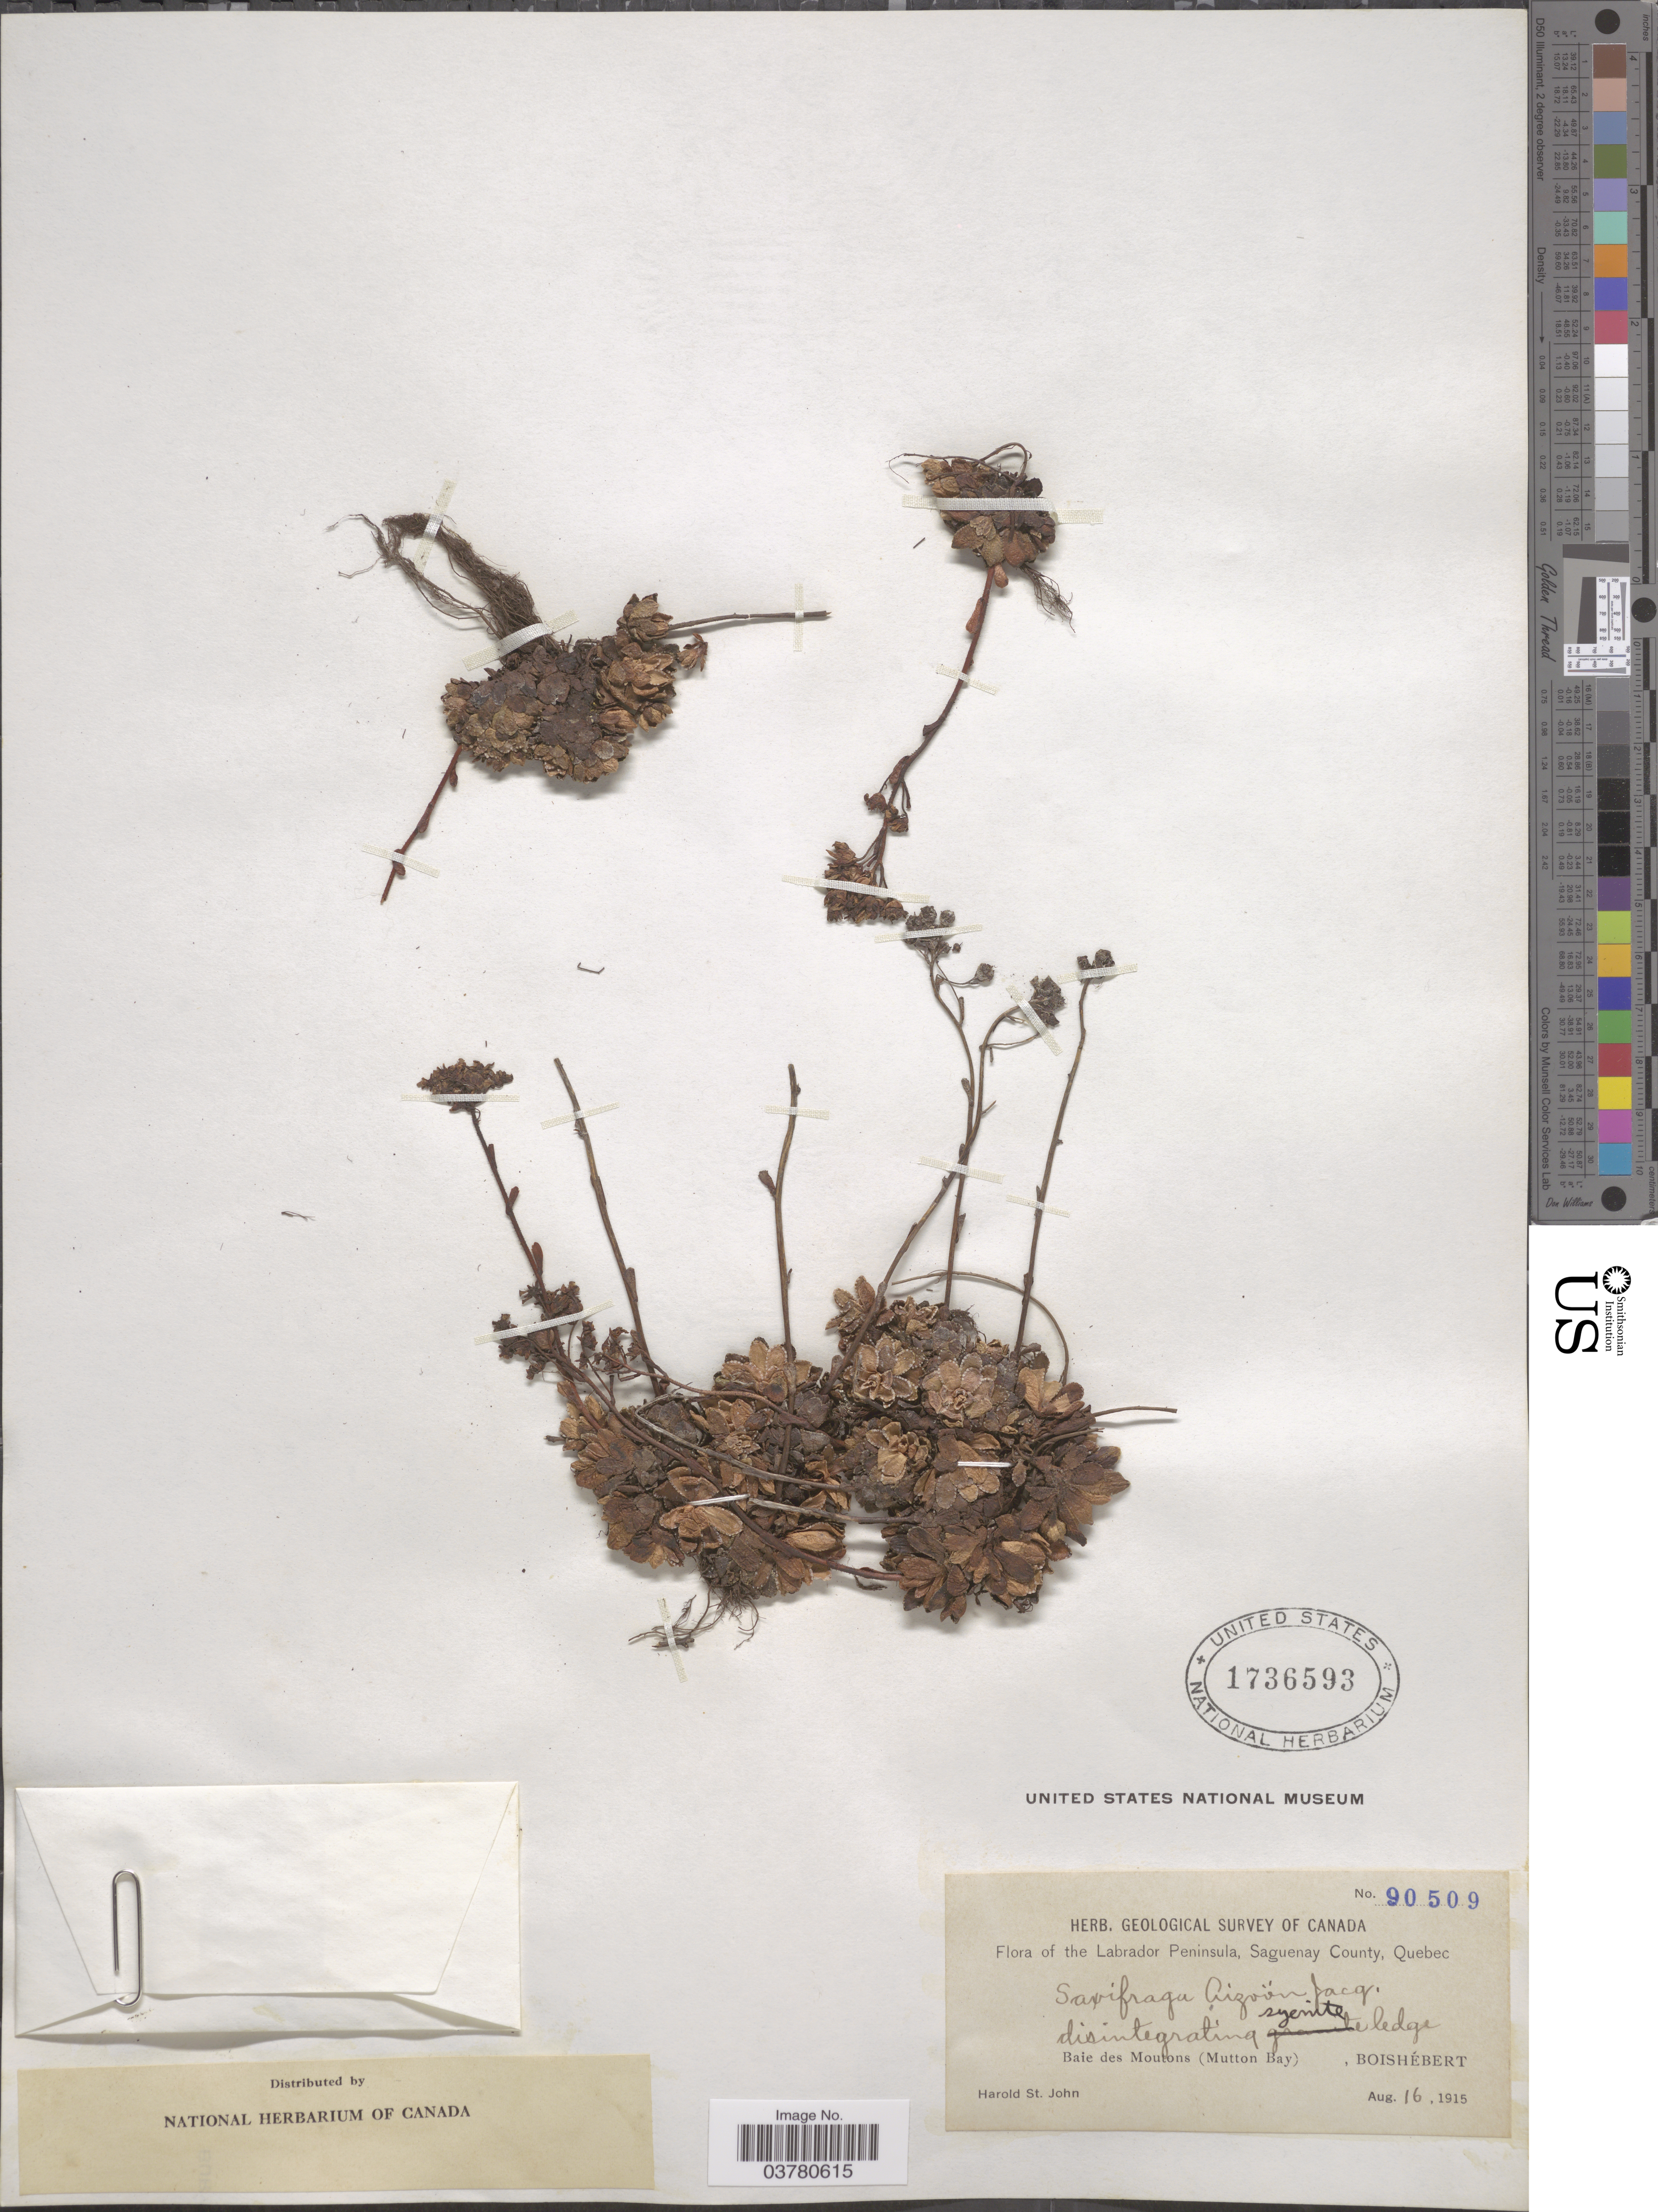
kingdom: Plantae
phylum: Tracheophyta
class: Magnoliopsida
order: Saxifragales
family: Saxifragaceae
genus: Saxifraga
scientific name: Saxifraga paniculata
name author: Mill.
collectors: H. St. John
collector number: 90509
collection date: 1915-08-16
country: Canada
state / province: Quebec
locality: Geological Survey of Canada. The Labrador Peninsula, Saguenay County. Baie des Moutons (Mutton Bay), Boishébert.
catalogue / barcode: US 1736593